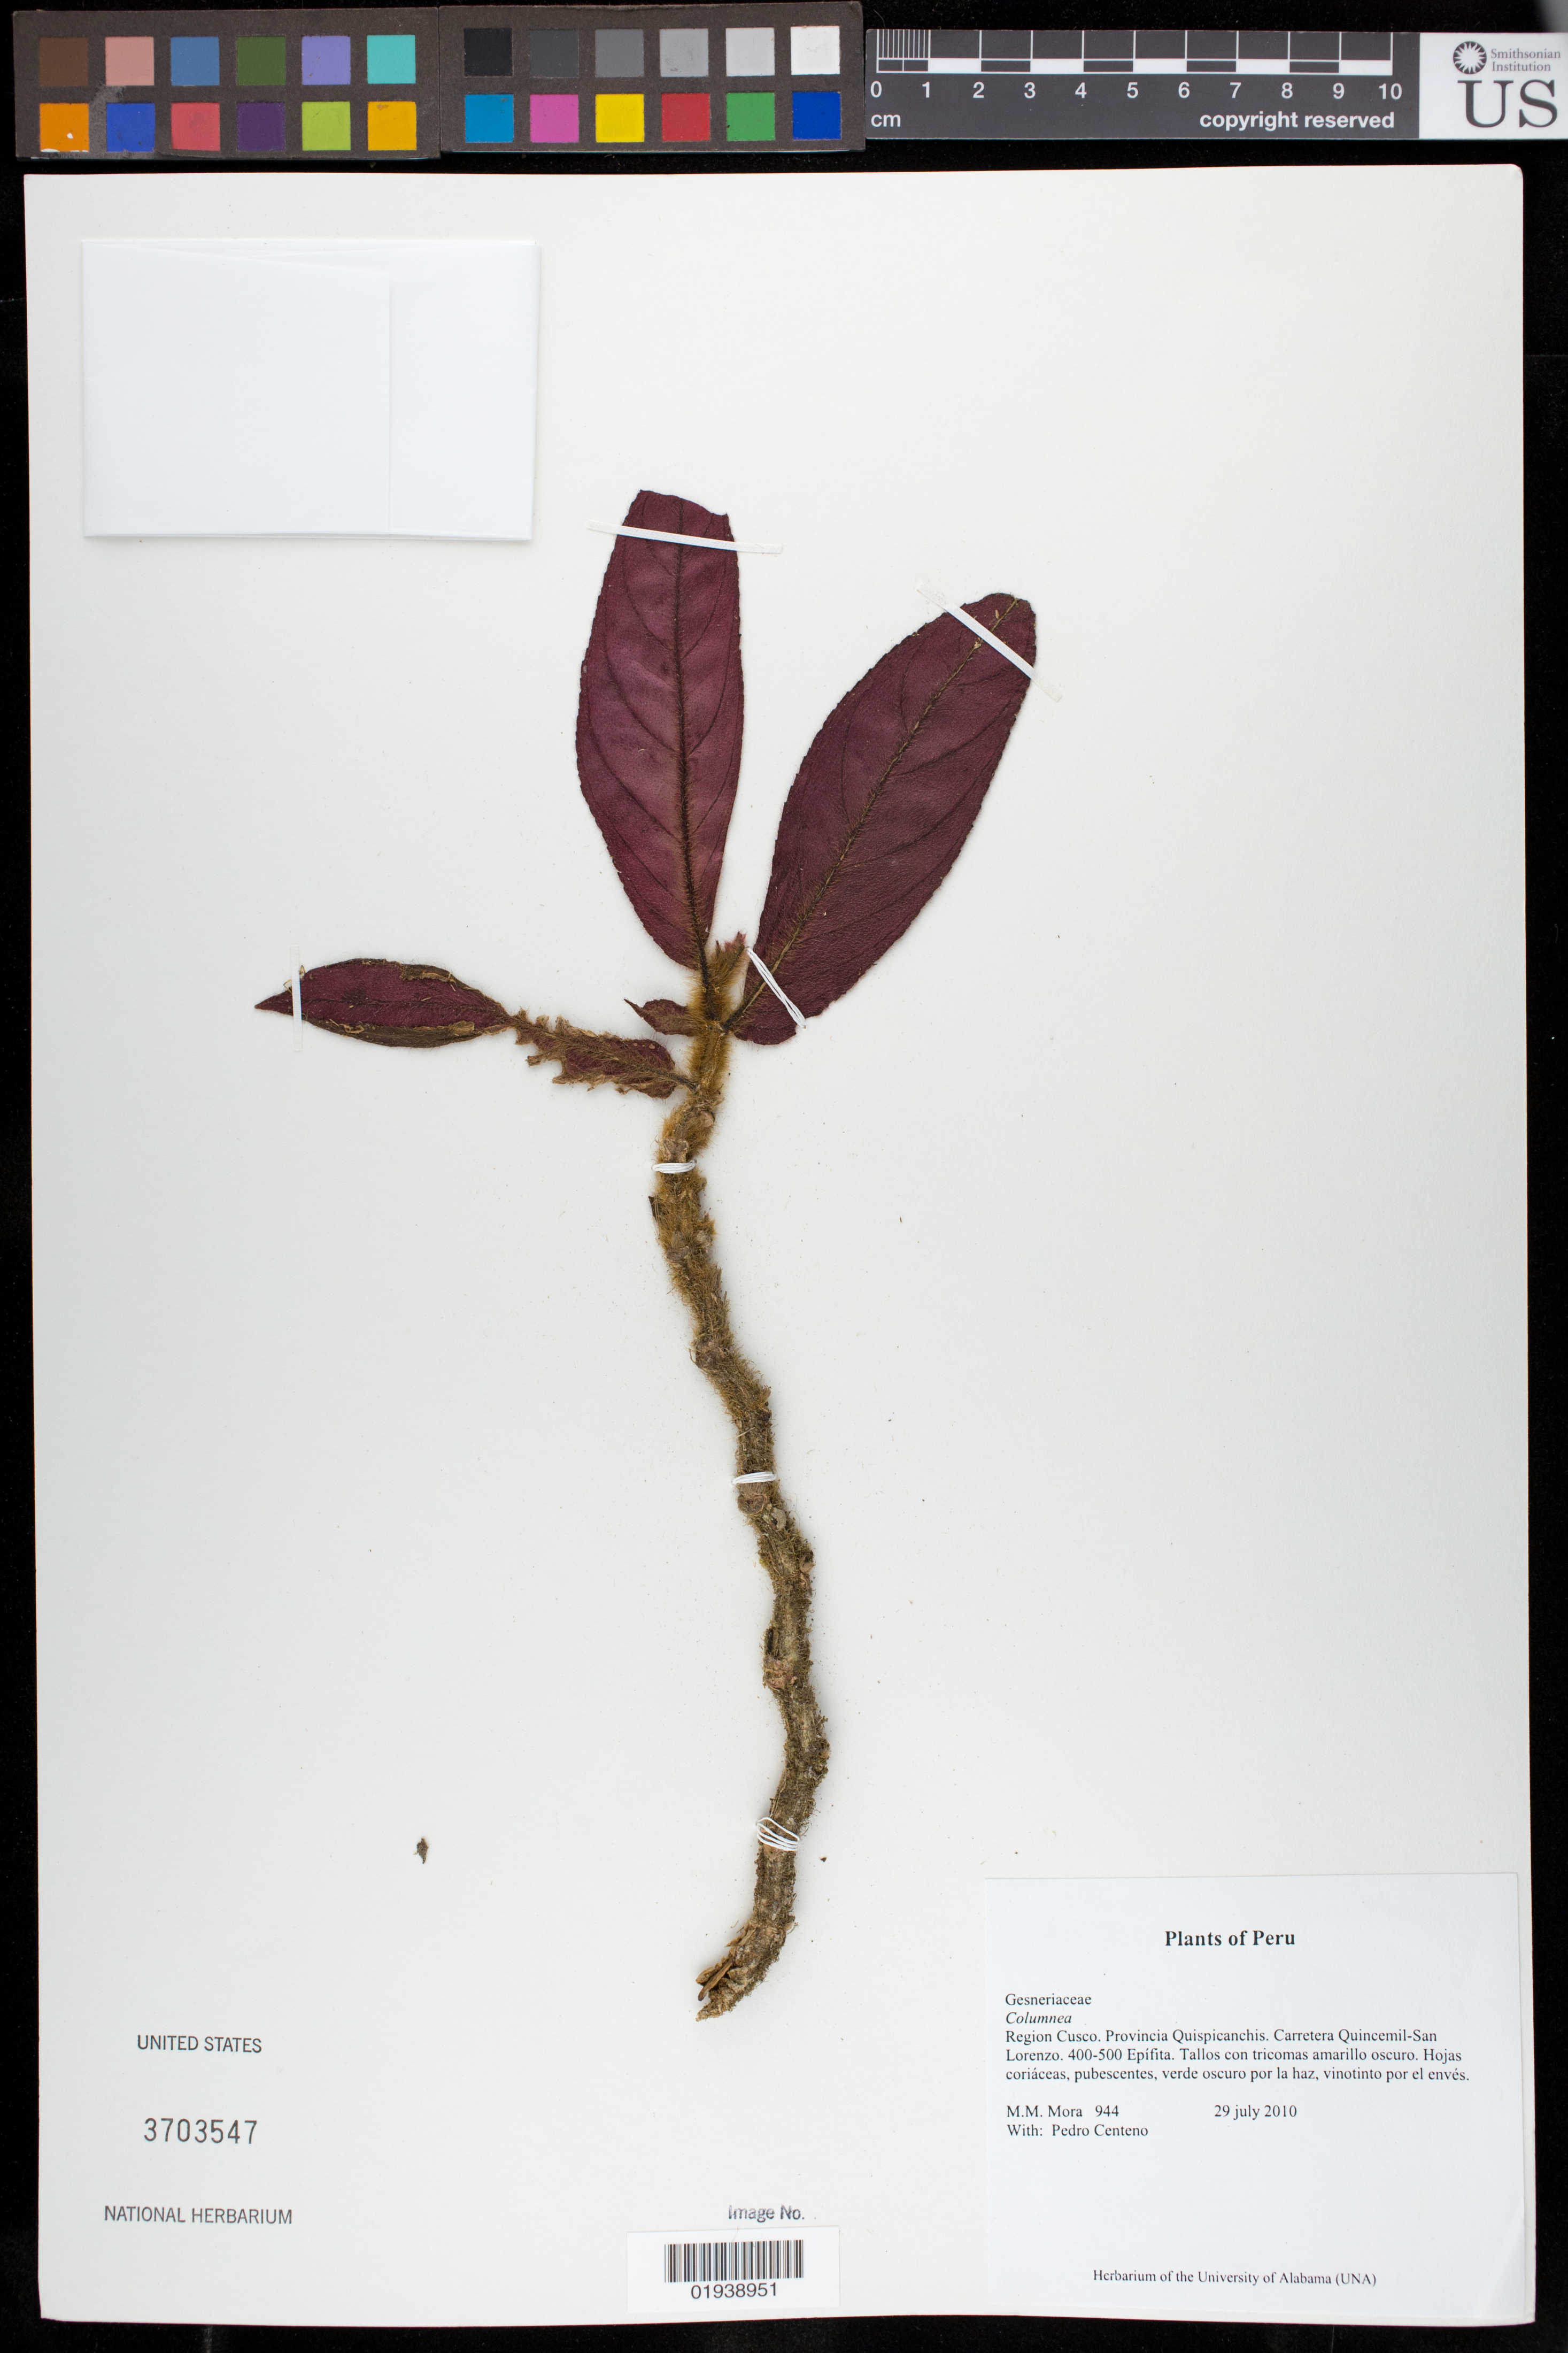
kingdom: Plantae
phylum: Tracheophyta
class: Magnoliopsida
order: Lamiales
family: Gesneriaceae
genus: Columnea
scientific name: Columnea sp.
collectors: M. M. Mora & P. Centeno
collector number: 944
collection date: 2010-07-29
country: Peru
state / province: Cusco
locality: Provinica Quispicanchis. Carretera Quincemil-San Lorenzo.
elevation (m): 400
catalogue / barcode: US 3703547